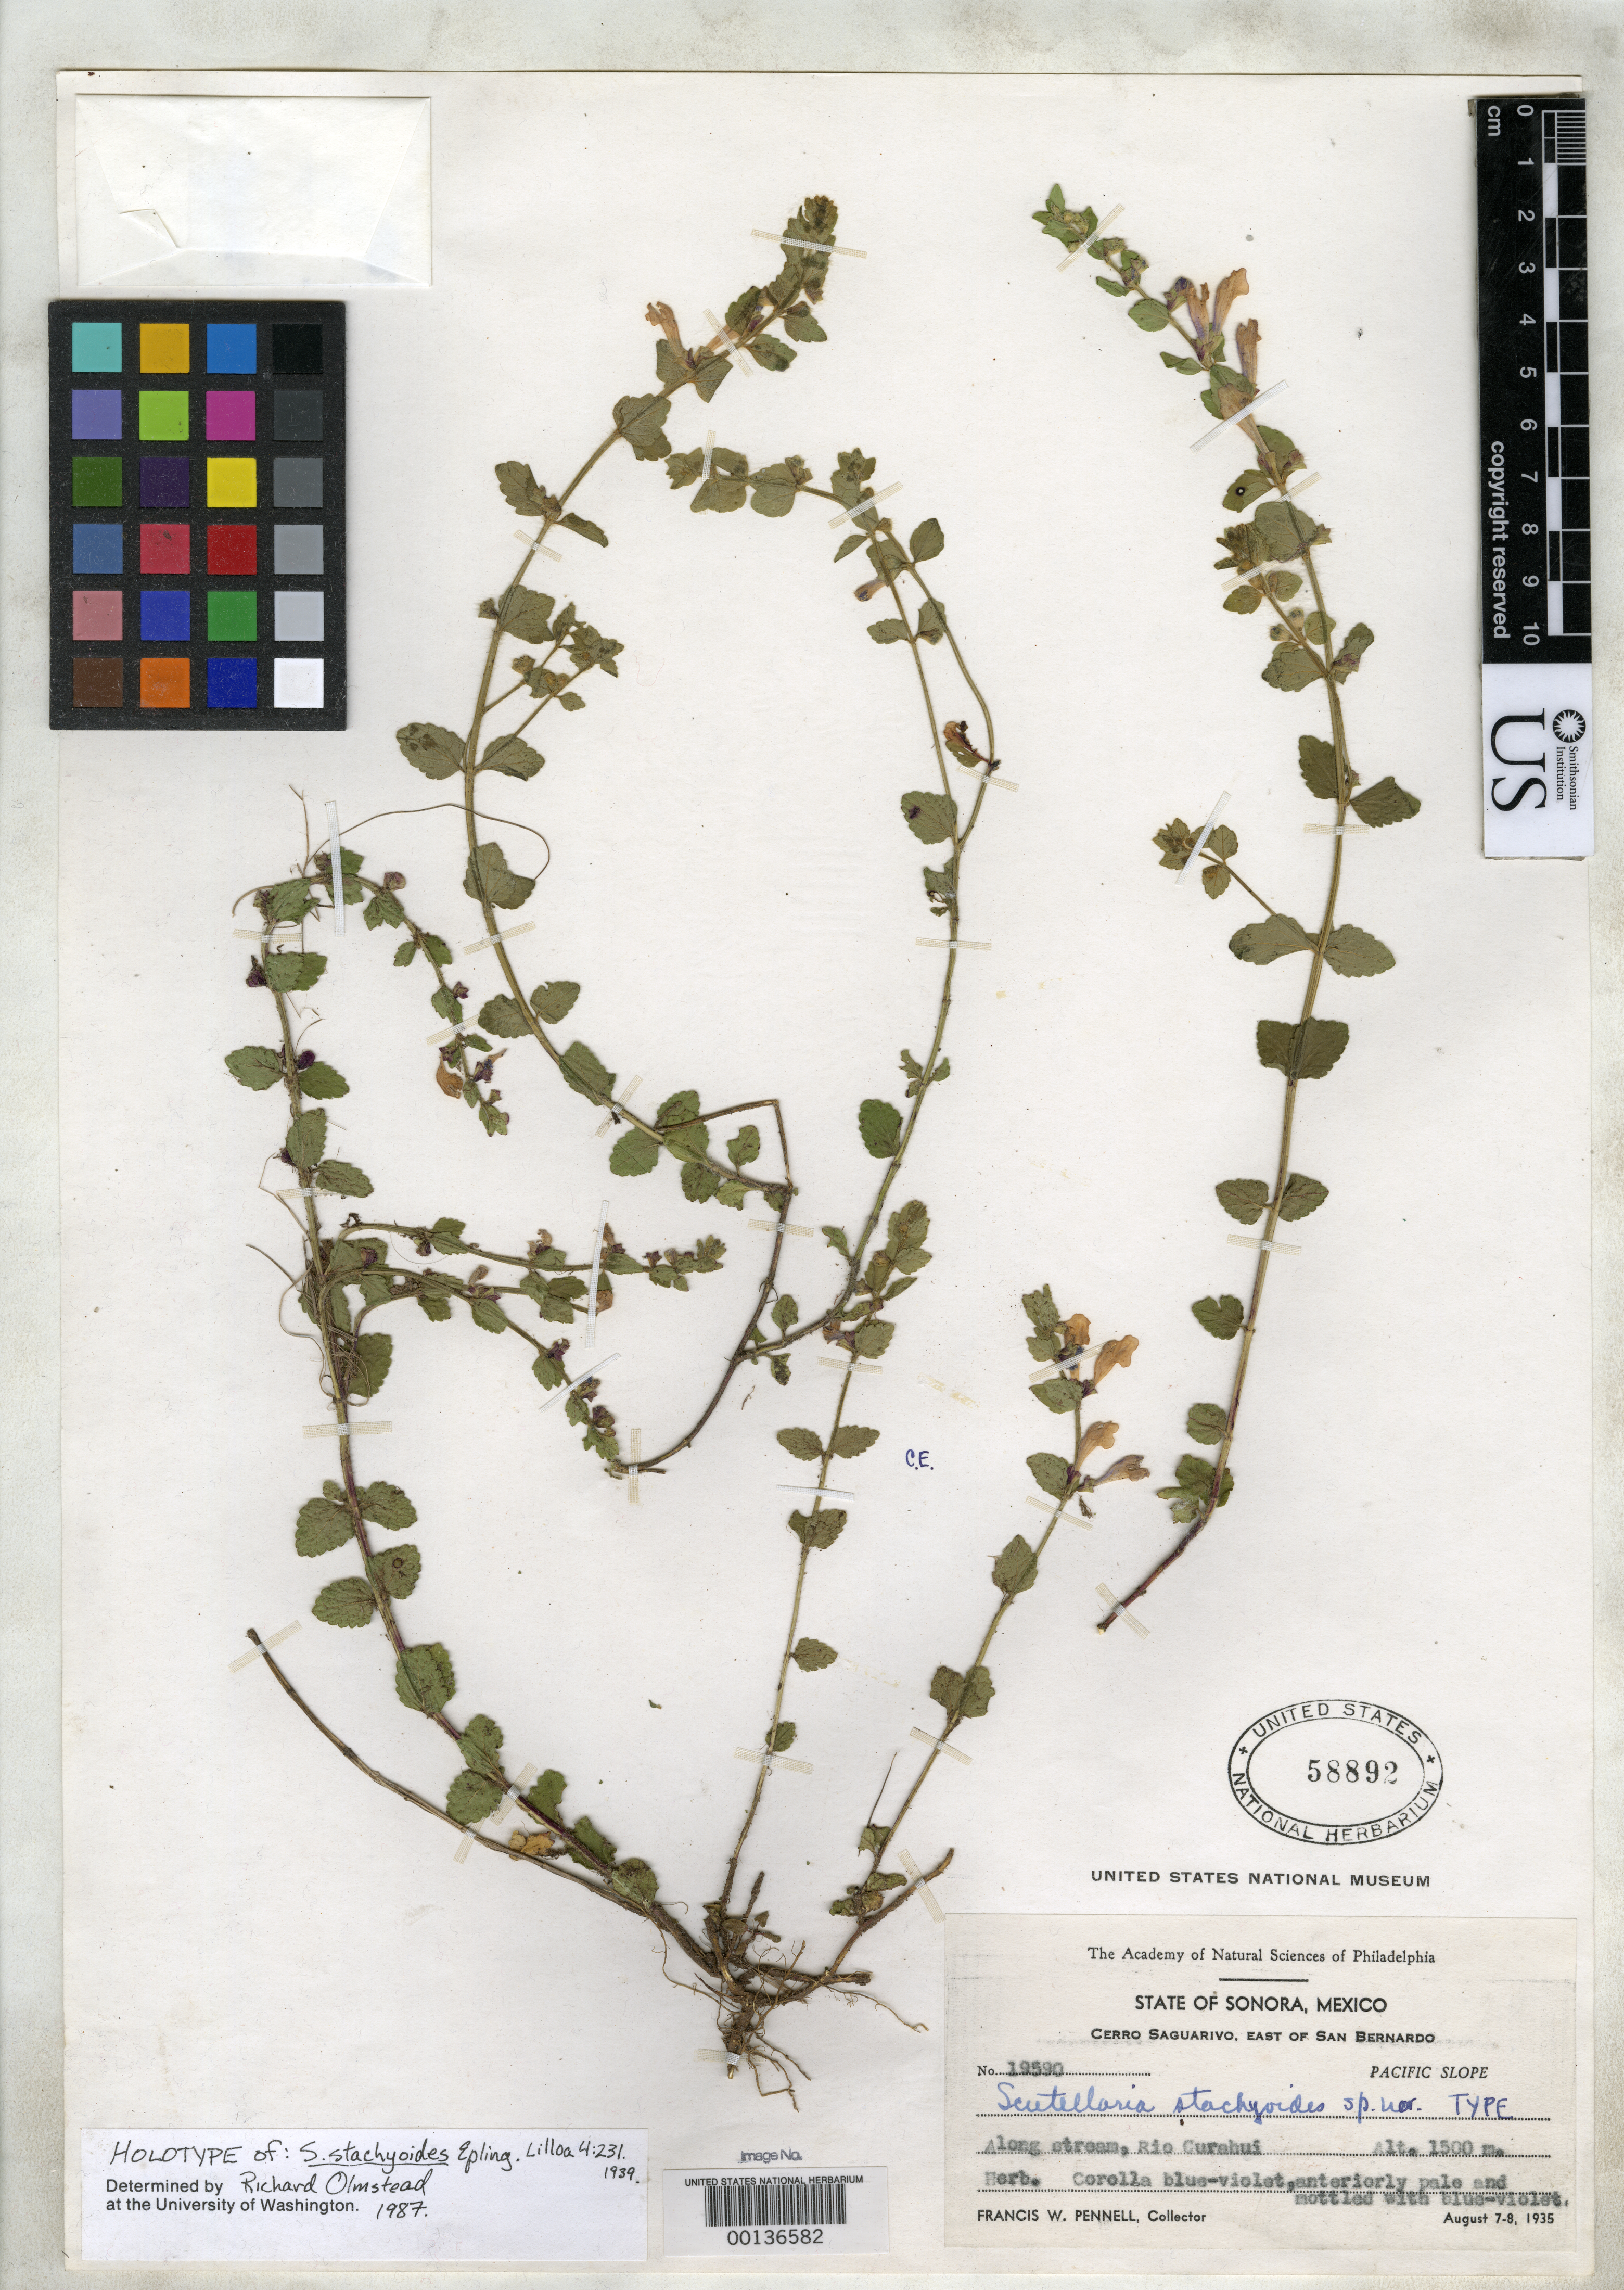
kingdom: Plantae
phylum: Tracheophyta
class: Magnoliopsida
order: Lamiales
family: Lamiaceae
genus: Scutellaria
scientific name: Scutellaria stachyoides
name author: Epling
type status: Holotype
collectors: F. W. Pennell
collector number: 19590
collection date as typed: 07 Aug 1935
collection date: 1935-08-07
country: Mexico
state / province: Sonora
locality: Cerro Saguarivo and San Bernardo.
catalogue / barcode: US 58892